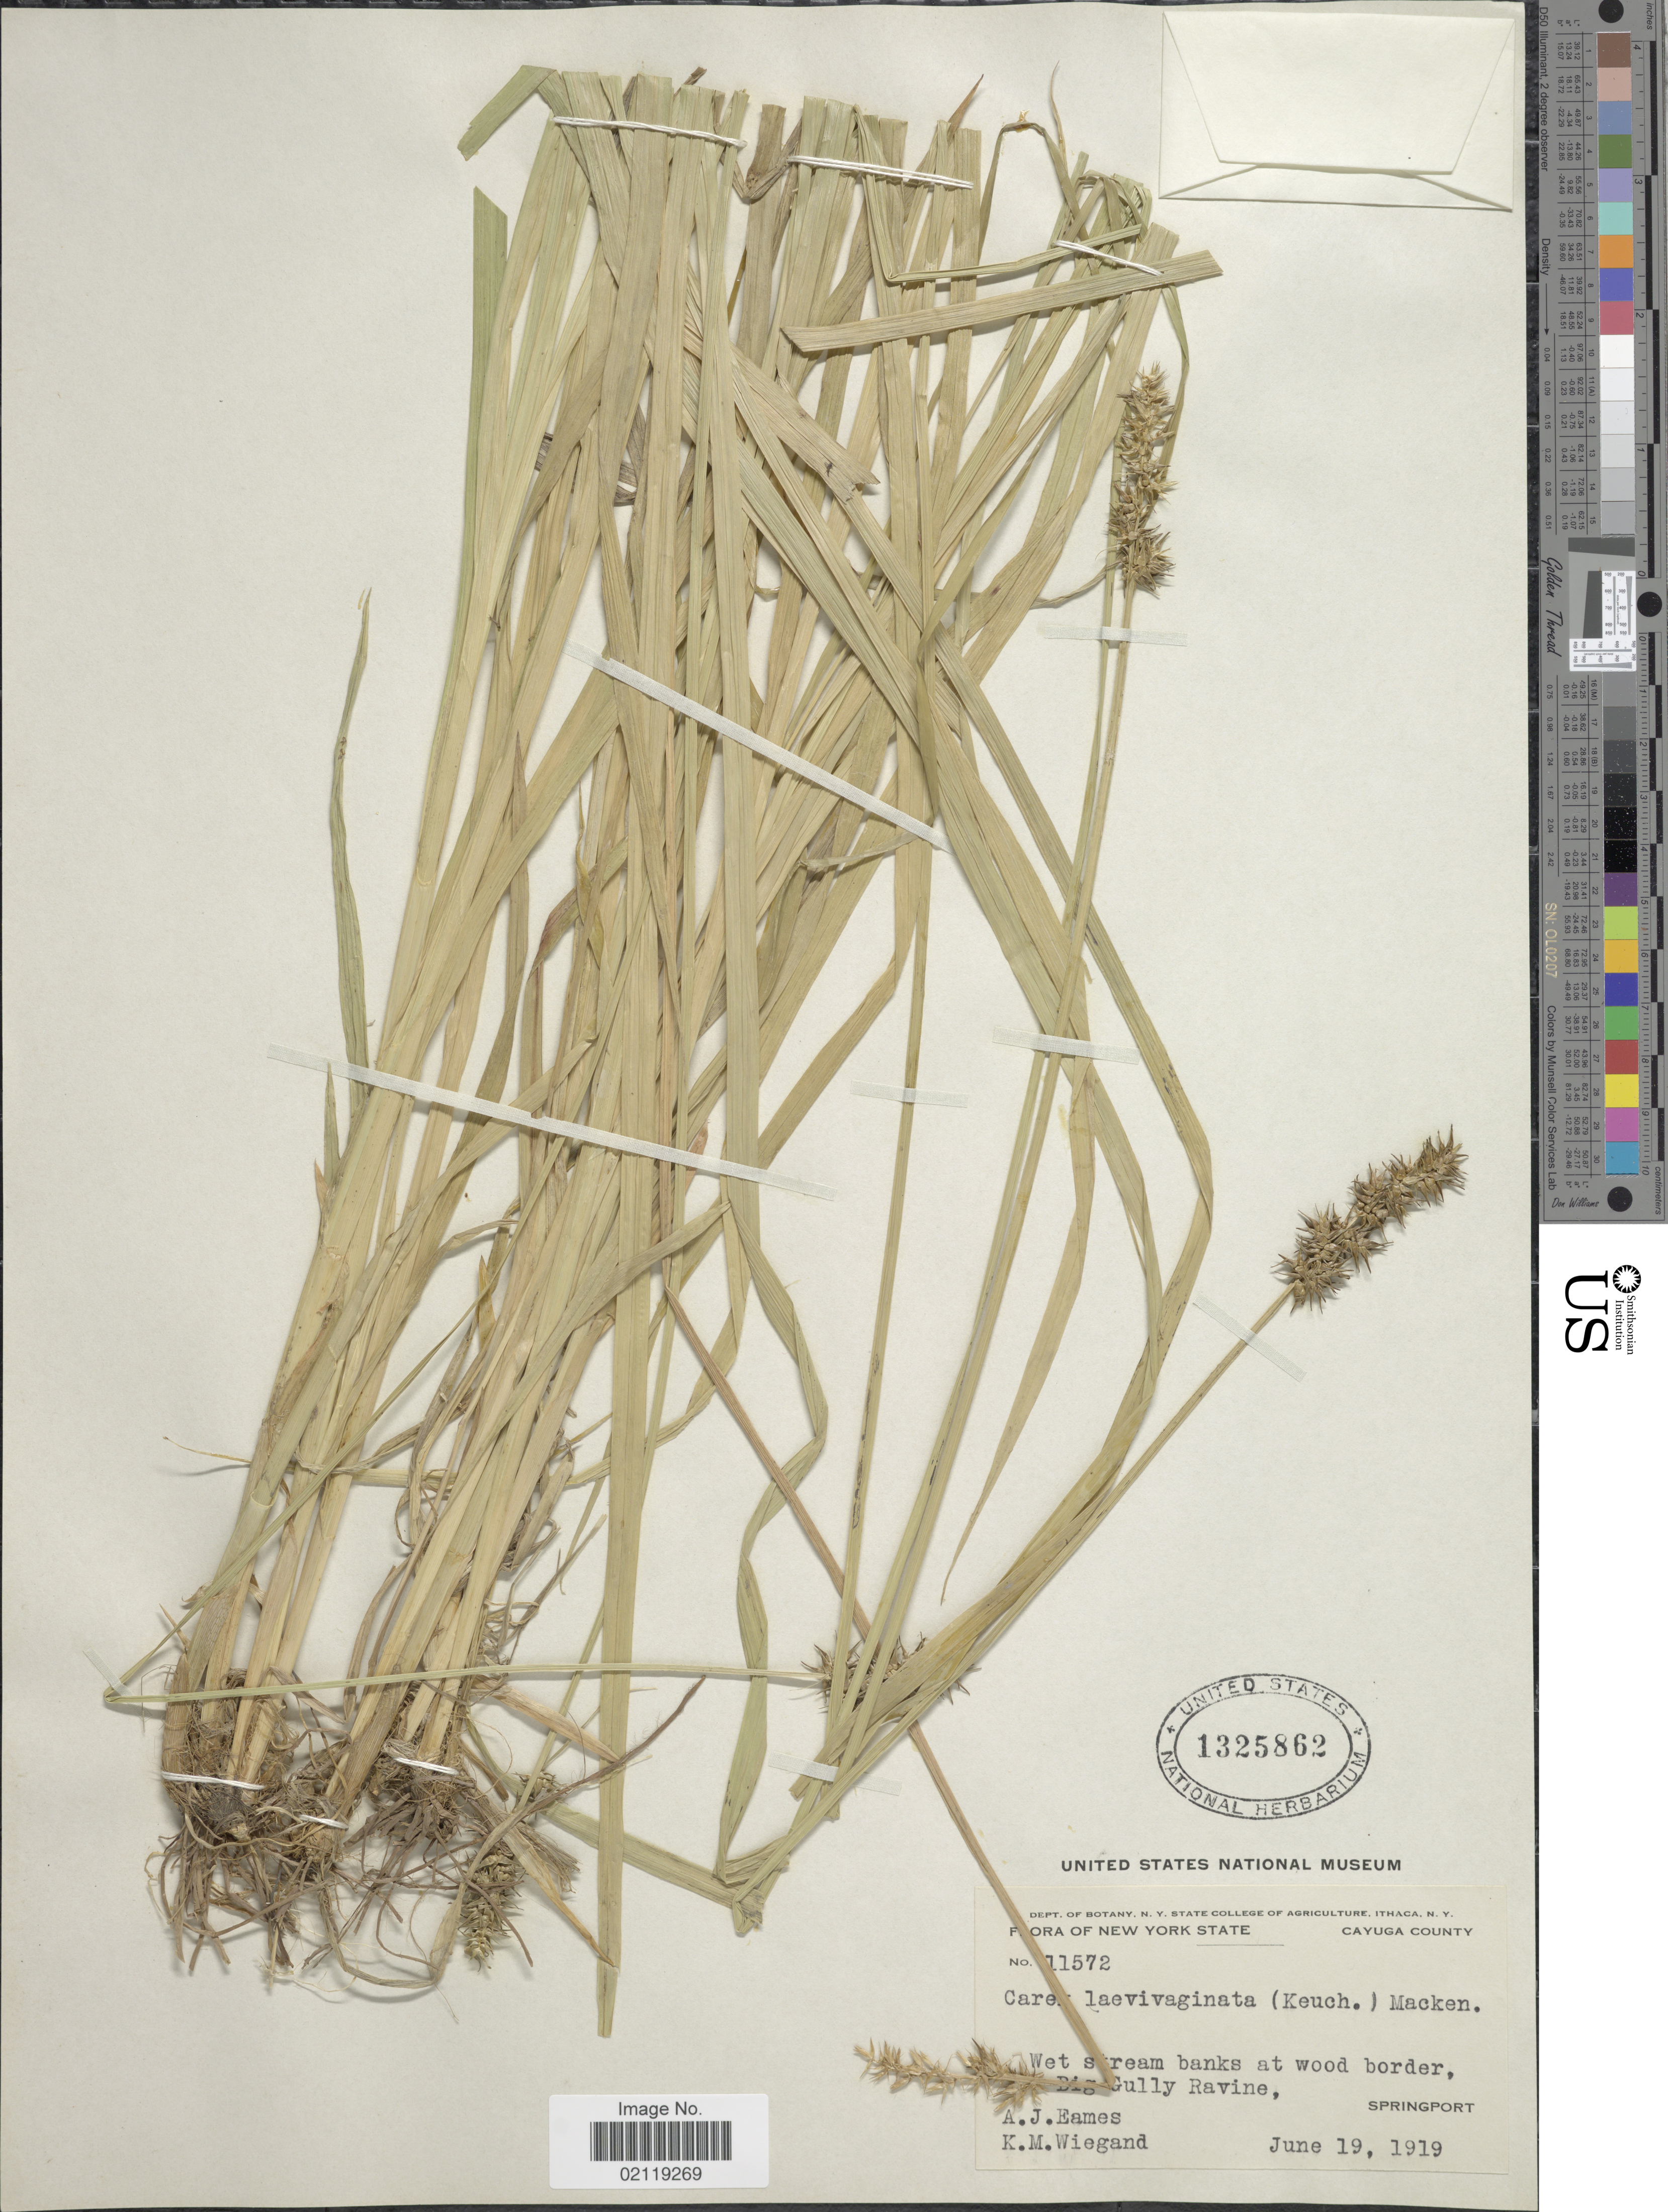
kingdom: Plantae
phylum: Tracheophyta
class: Liliopsida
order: Poales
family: Cyperaceae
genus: Carex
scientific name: Carex laevivaginata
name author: (Kük.) Mack.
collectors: A. J. Eames & K. M. Wiegand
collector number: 11572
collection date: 1919-06-19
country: United States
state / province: New York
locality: Cayuga County. Big Gully Ravine, Springport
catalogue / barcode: US 1325862